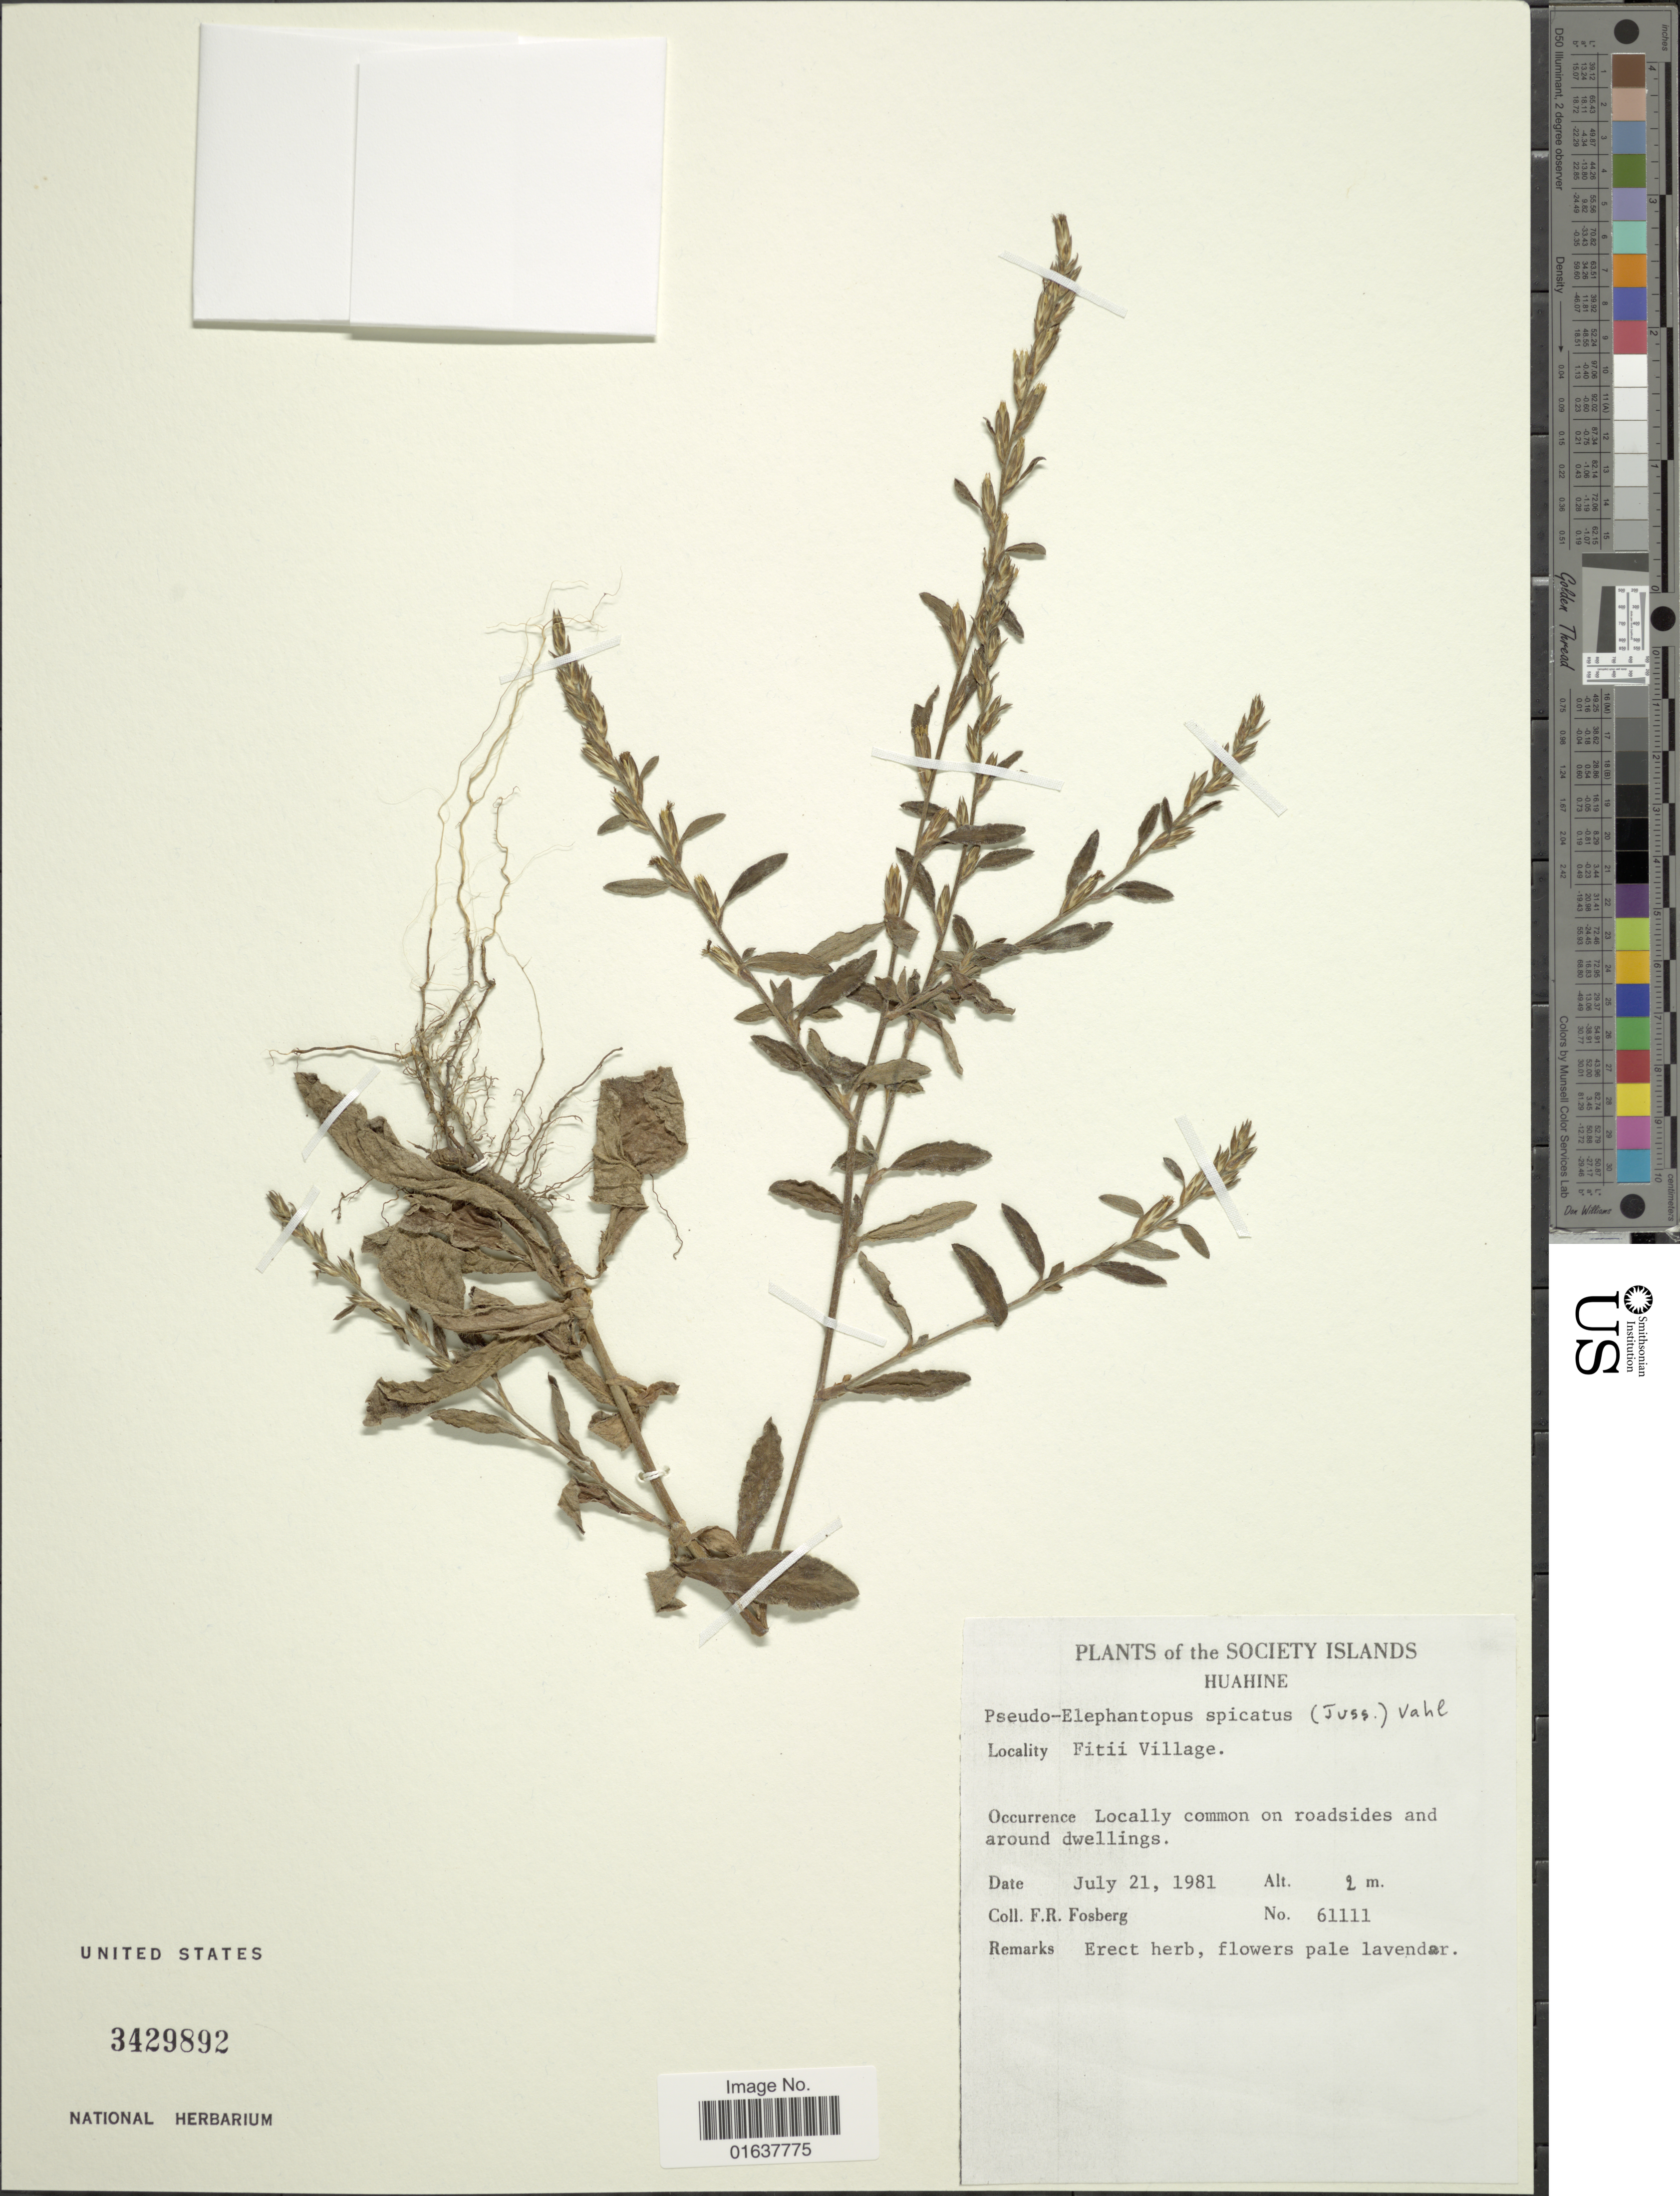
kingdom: Plantae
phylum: Tracheophyta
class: Magnoliopsida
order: Asterales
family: Asteraceae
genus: Pseudelephantopus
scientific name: Pseudelephantopus spicatus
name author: (Juss. ex Aubl.) C.F. Baker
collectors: F. R. Fosberg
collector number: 61111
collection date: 1981-07-21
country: French Polynesia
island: Huahine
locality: The Society Islands. Huahine. Fitii Village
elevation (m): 2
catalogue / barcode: US 3429892